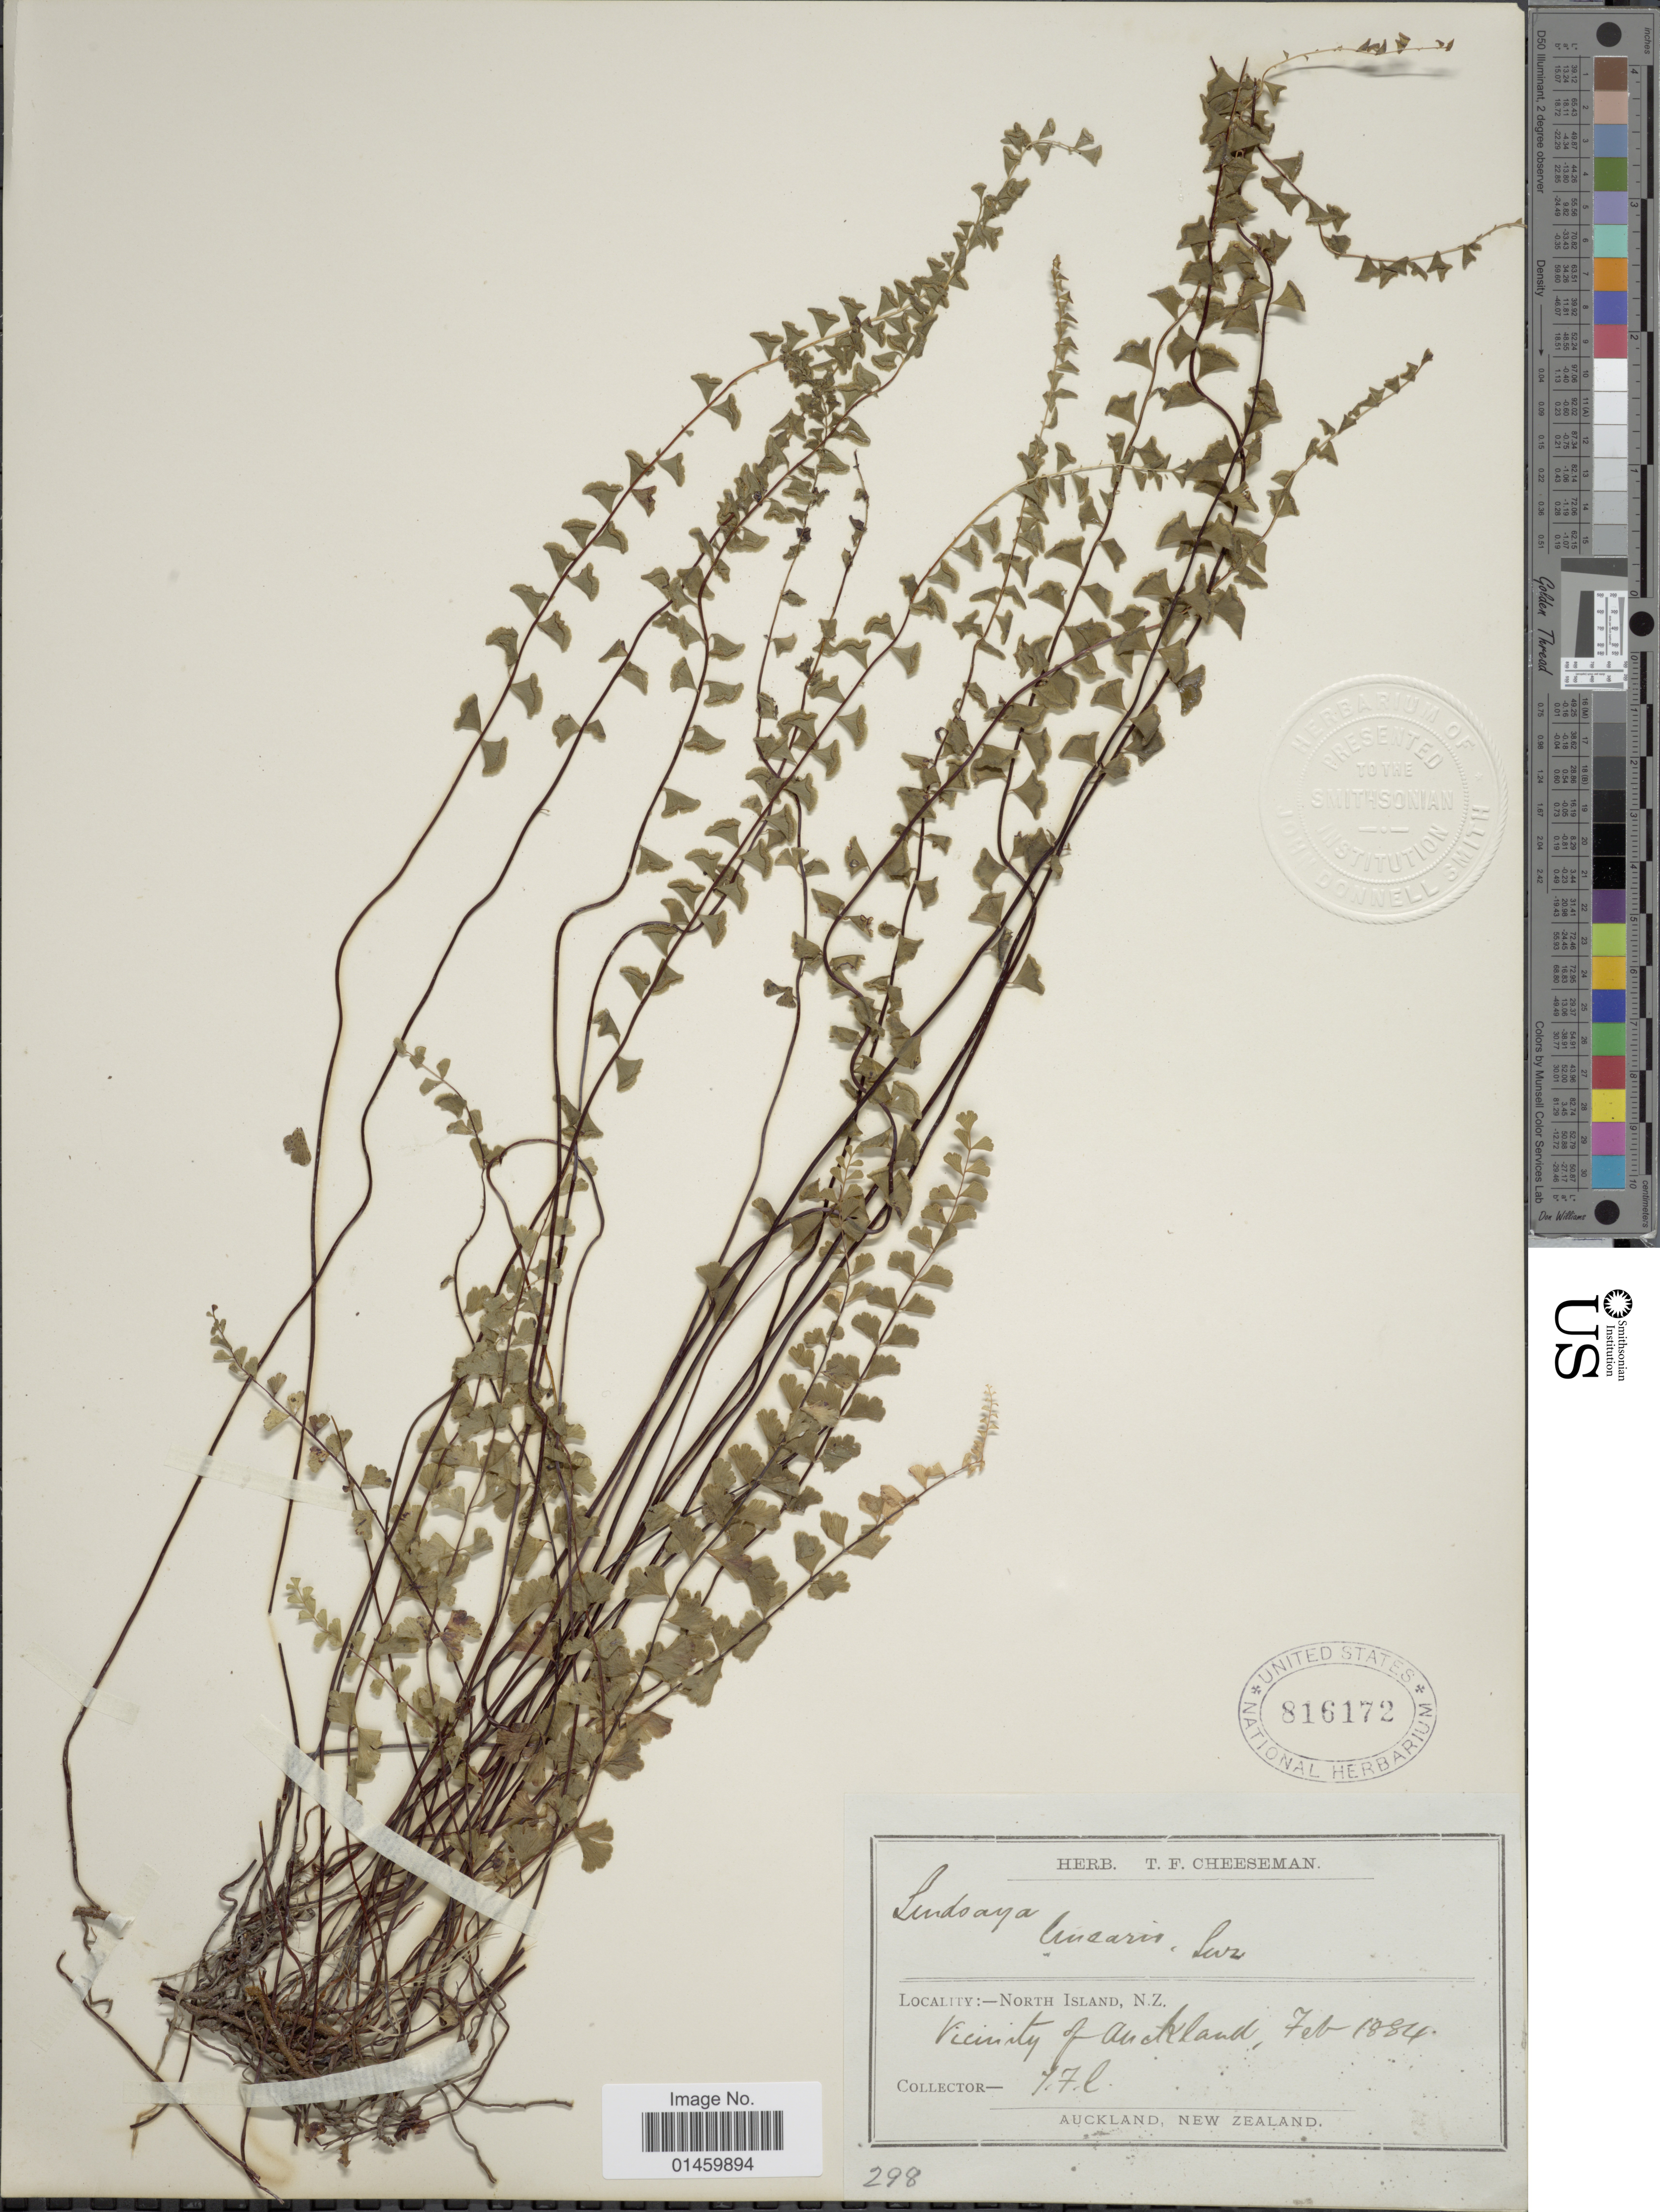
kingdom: Plantae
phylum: Tracheophyta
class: Polypodiopsida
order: Polypodiales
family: Lindsaeaceae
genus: Lindsaea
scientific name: Lindsaea linearis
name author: Sw.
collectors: T. F. Cheeseman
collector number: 298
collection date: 1884-02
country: New Zealand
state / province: Auckland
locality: North Island. Vicinity of Auckland.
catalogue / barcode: US 816172